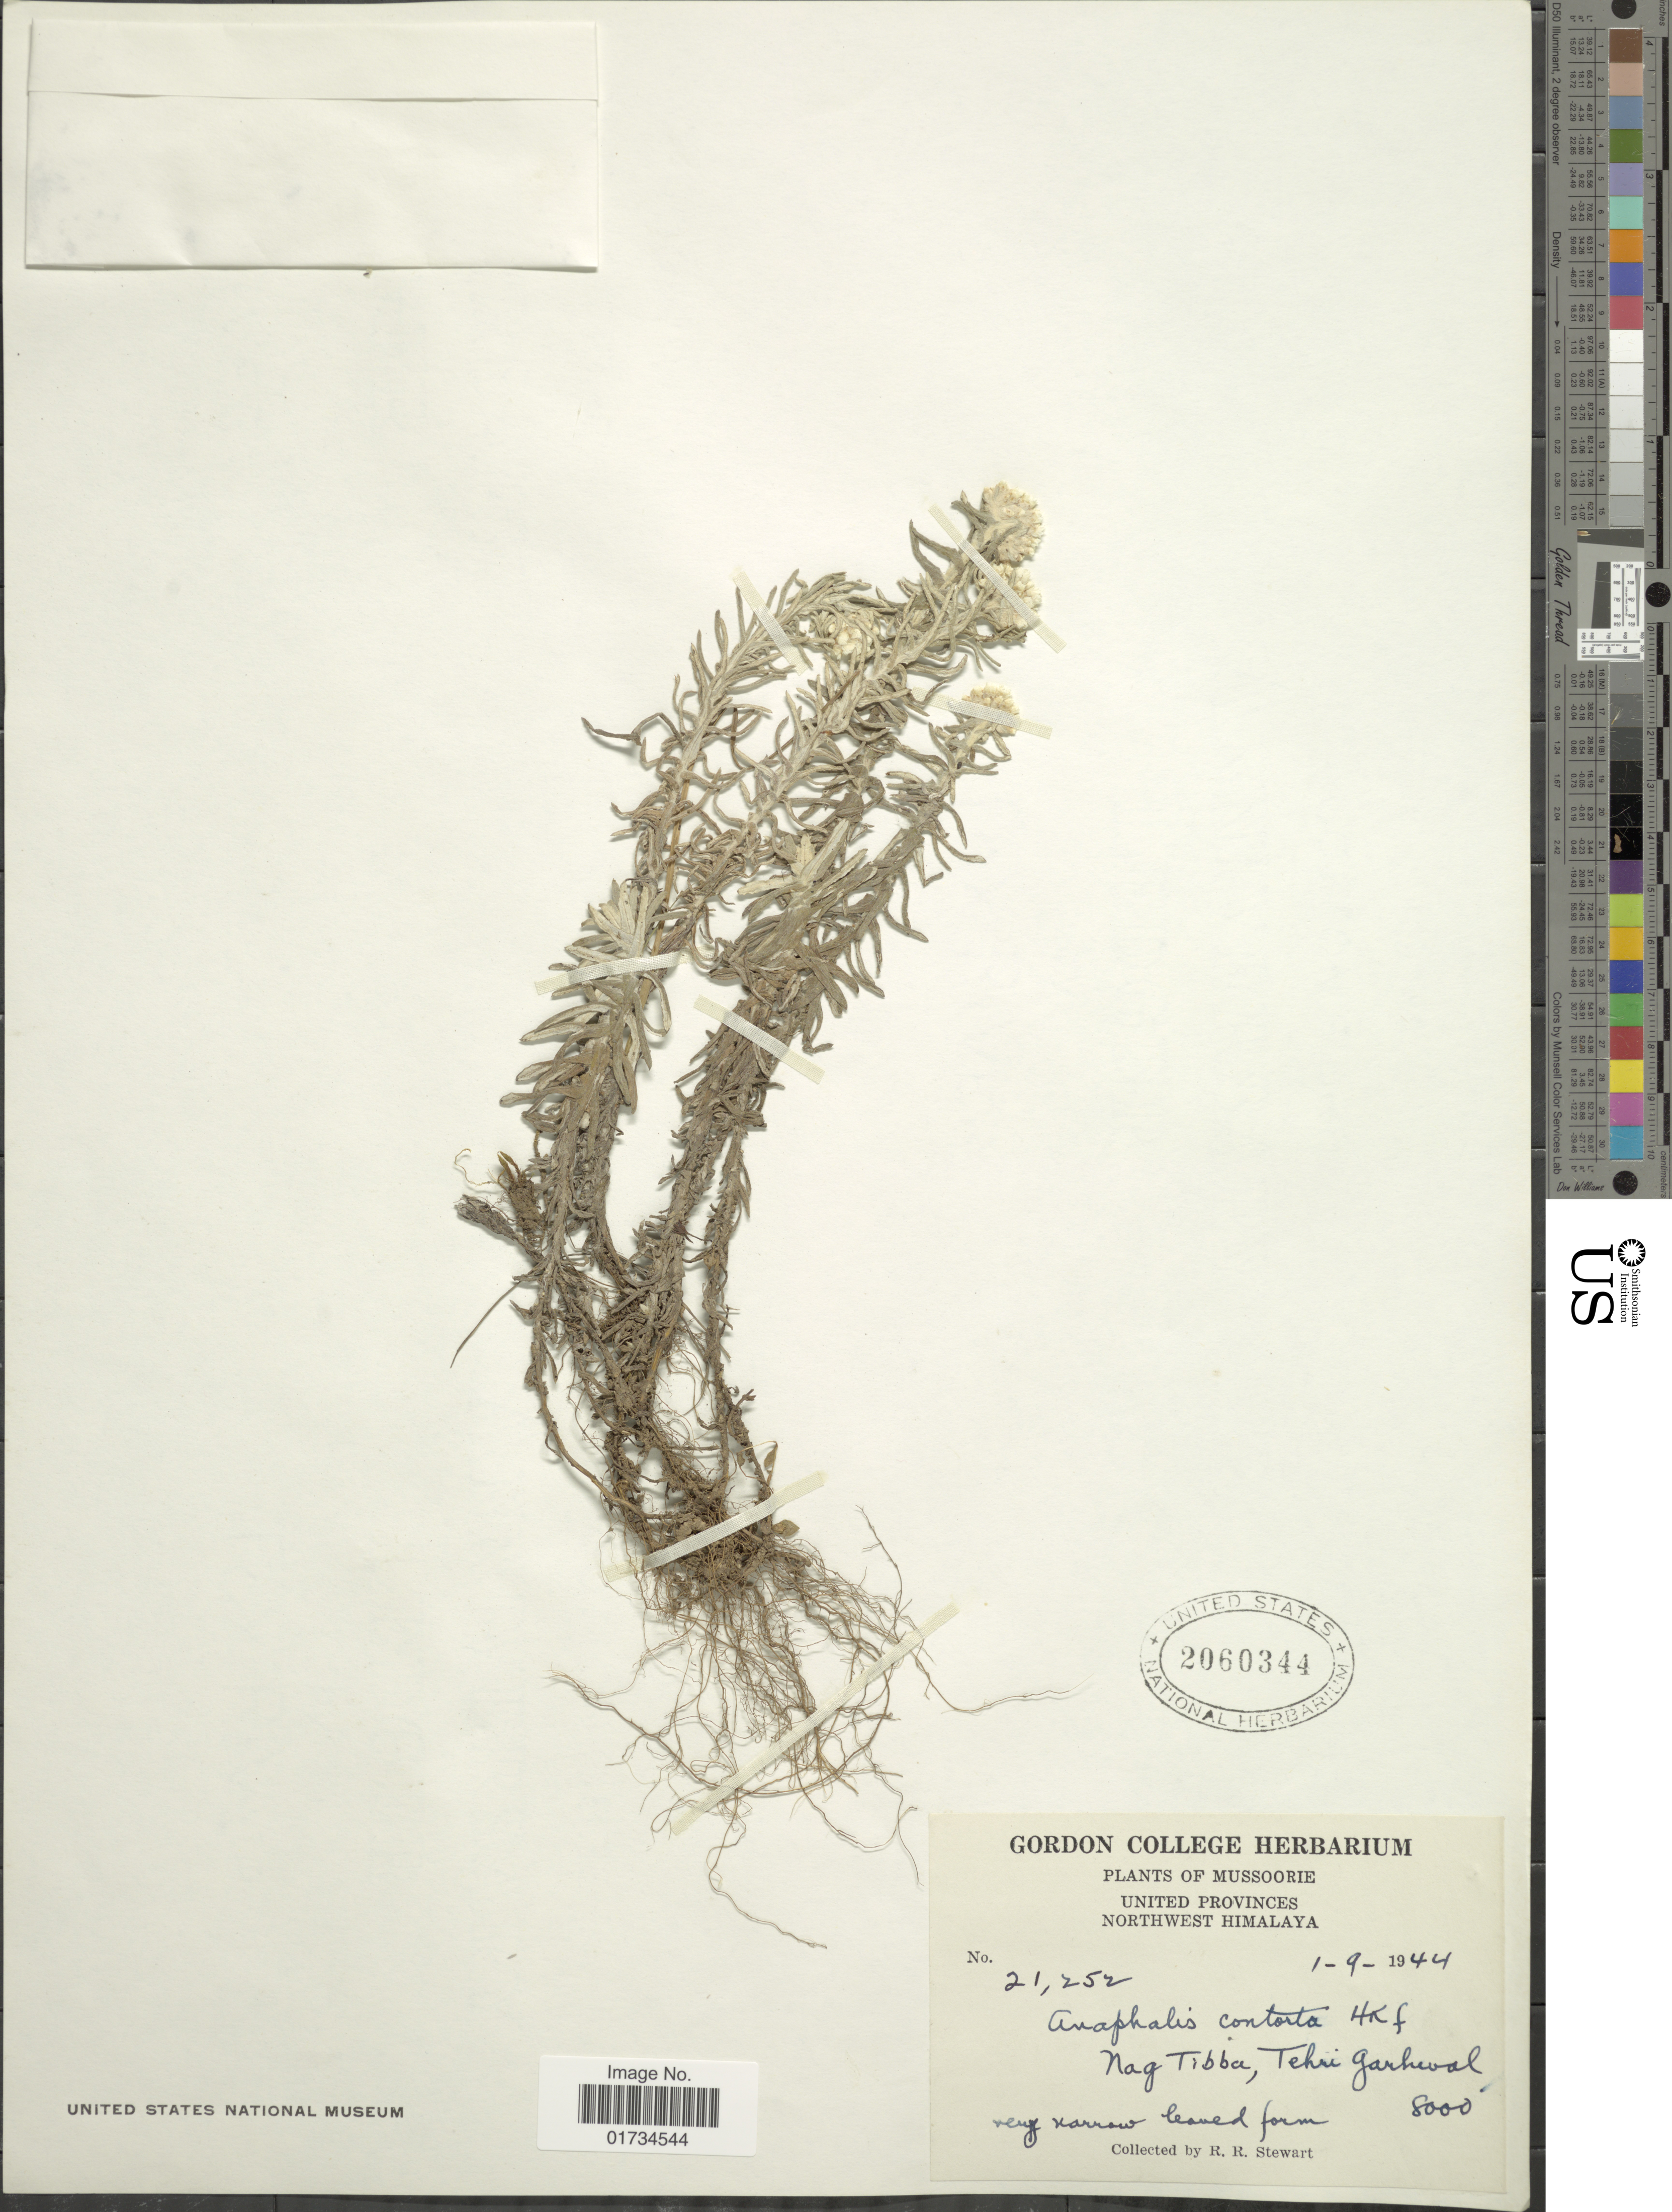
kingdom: Plantae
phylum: Tracheophyta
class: Magnoliopsida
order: Asterales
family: Asteraceae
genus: Anaphalis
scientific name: Anaphalis contorta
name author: (D. Don) Hook. f.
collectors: R. R. Stewart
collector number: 21252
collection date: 1944-09-01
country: India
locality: Mussoorie. United Provinces. Northwest Himalaya. Nag Tibba, Tehri Garhwal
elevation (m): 2438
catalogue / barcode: US 2060344